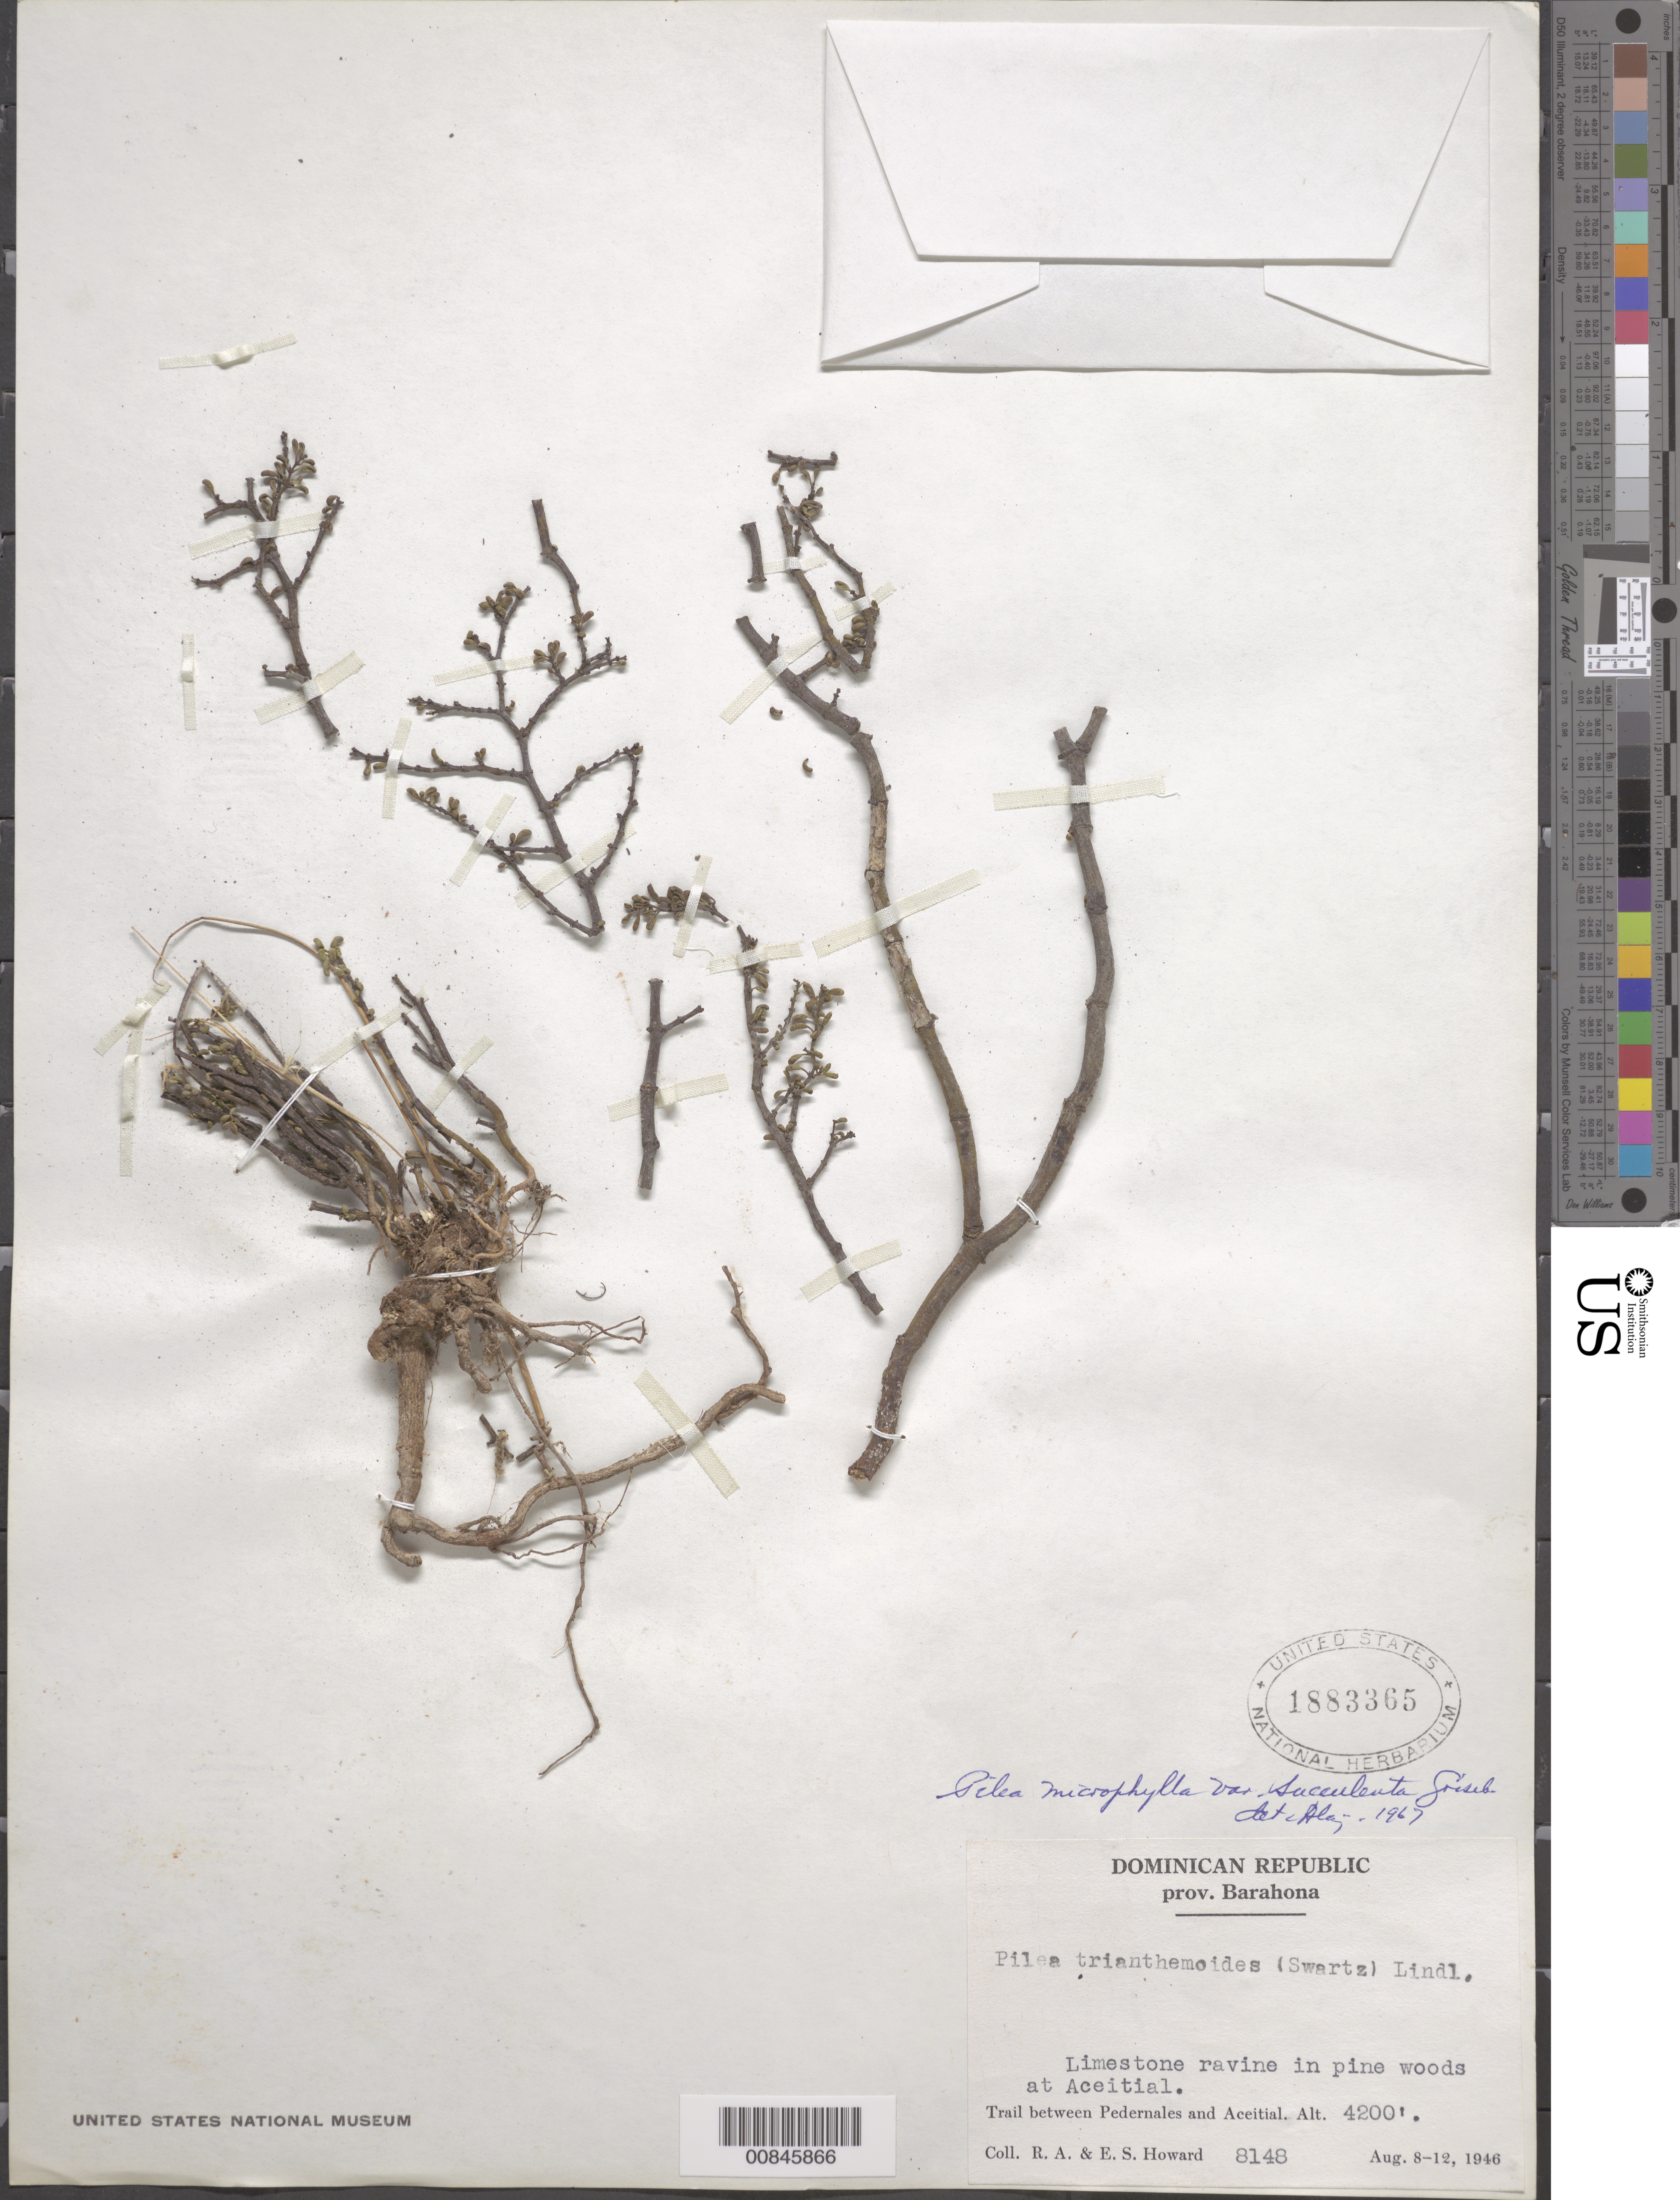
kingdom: Plantae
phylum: Tracheophyta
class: Magnoliopsida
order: Rosales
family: Urticaceae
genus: Pilea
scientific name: Pilea microphylla var. succulenta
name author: Griseb.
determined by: Liogier, Alain H.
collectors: R. A. Howard & E. S. Howard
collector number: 8148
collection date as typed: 08 Aug 1946 to 12 Aug 1946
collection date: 1946-08-08/1946-08-12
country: Dominican Republic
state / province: Barahona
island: Hispaniola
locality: Trail between Pedernales and Aceitial. At Aceitial.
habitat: Limestone ravine in pine woods.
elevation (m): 1280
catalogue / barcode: US 1883365